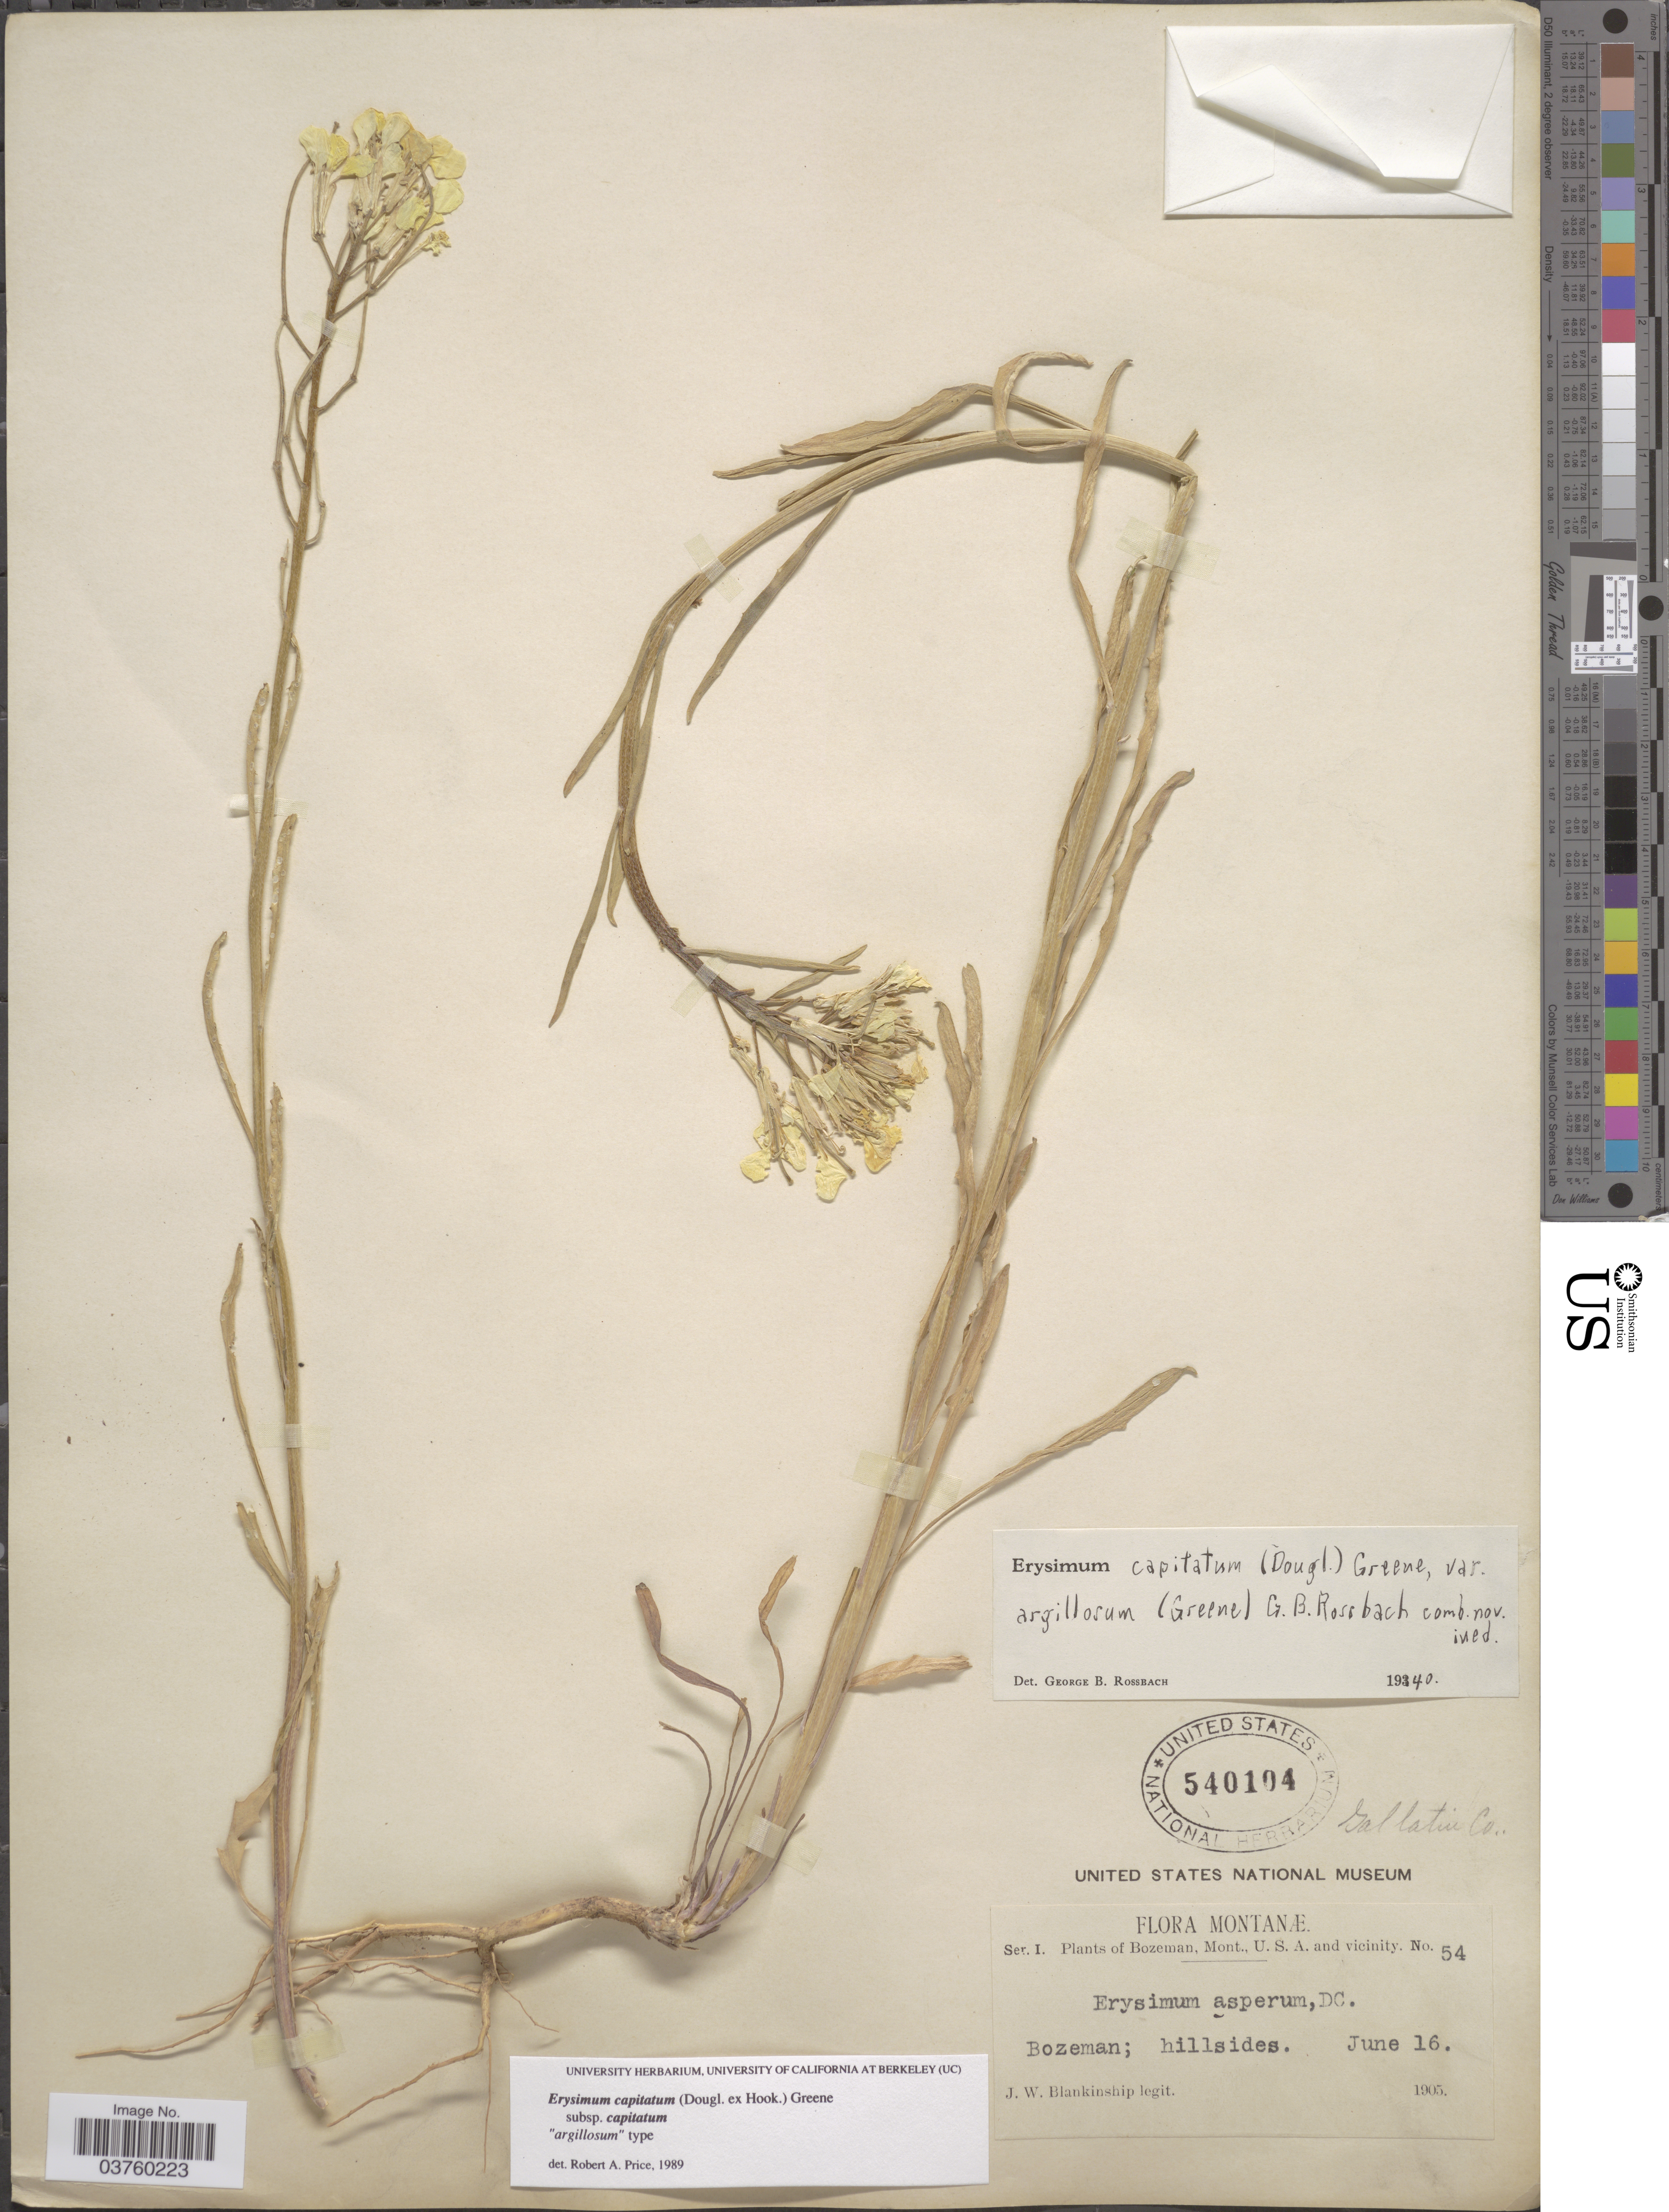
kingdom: Plantae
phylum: Tracheophyta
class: Magnoliopsida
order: Brassicales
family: Brassicaceae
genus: Erysimum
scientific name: Erysimum capitatum subsp. capitatum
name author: (Douglas ex Hook.) Greene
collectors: J. W. Blankinship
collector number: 54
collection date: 1905-06-16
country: United States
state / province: Montana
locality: Bozeman; hillsides. Gallatin Co.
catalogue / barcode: US 540104